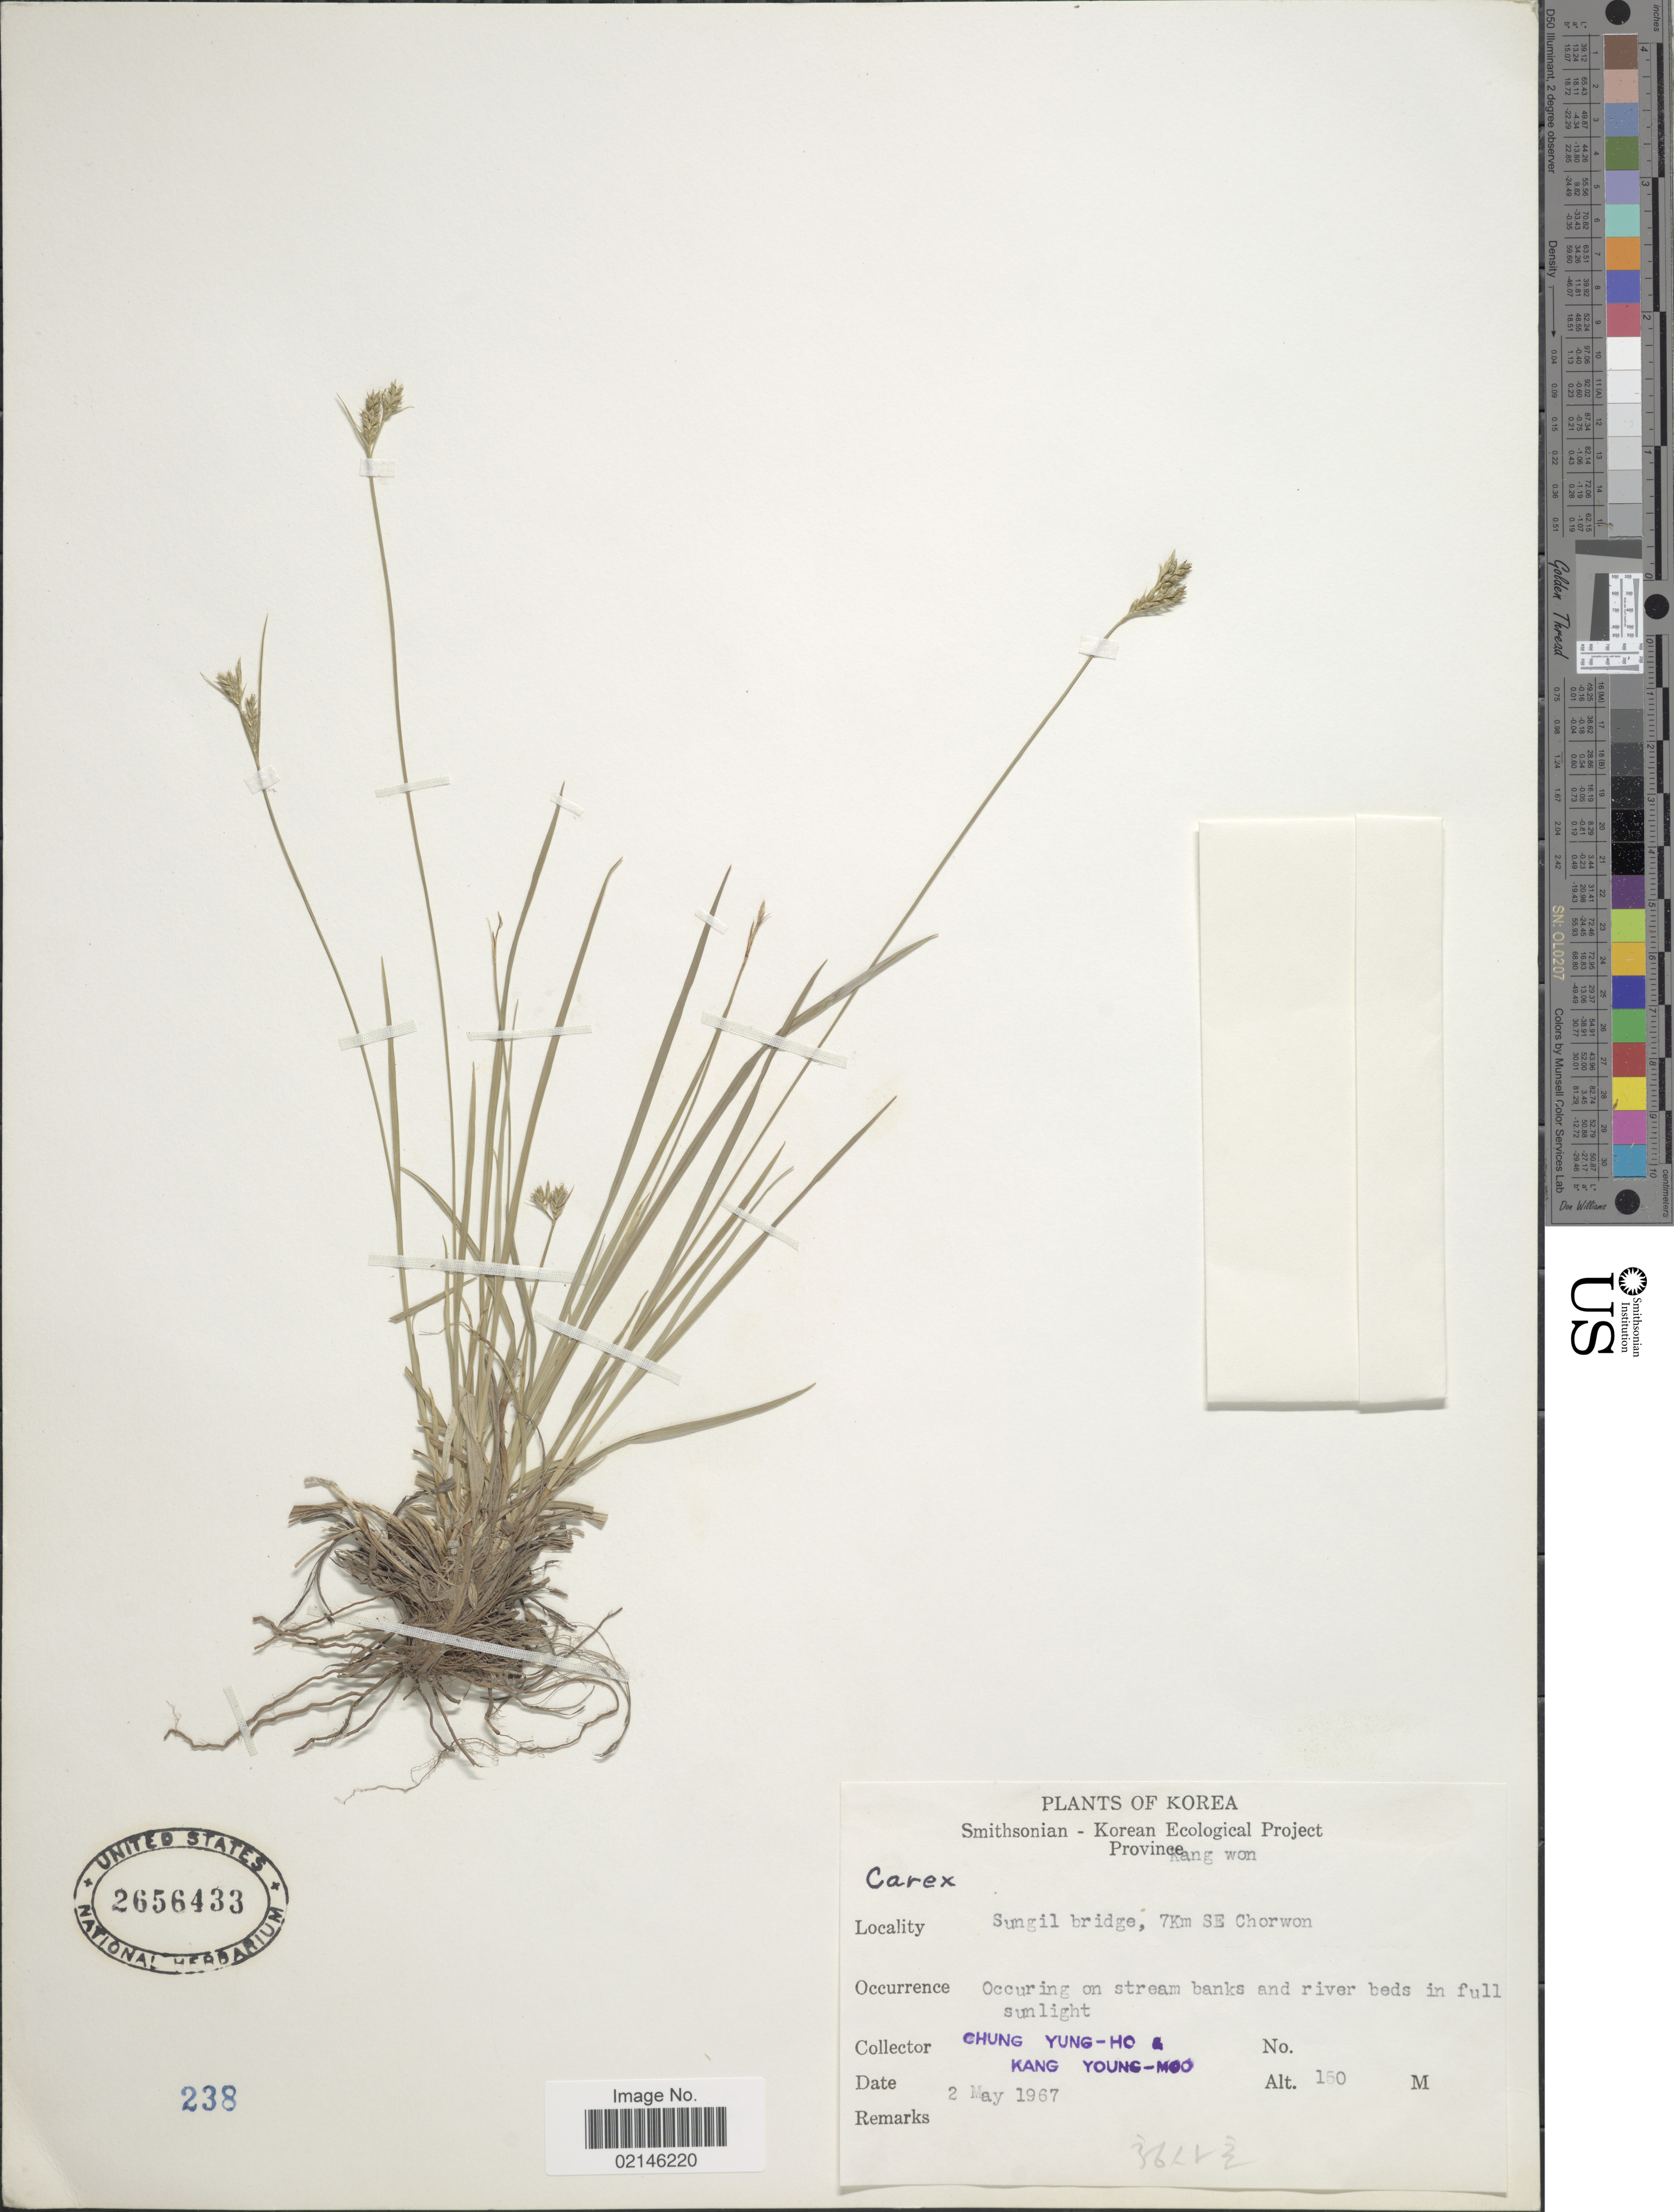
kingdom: Plantae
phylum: Tracheophyta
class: Liliopsida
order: Poales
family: Cyperaceae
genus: Carex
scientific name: Carex sp.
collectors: C. Yung-Ho & K. Young-Moo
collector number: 36213*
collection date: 1967-05-02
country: North Korea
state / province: Kangwon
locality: Korea. Sungil bridge, 7Km SE Chorwon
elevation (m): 150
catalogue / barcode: US 2656433